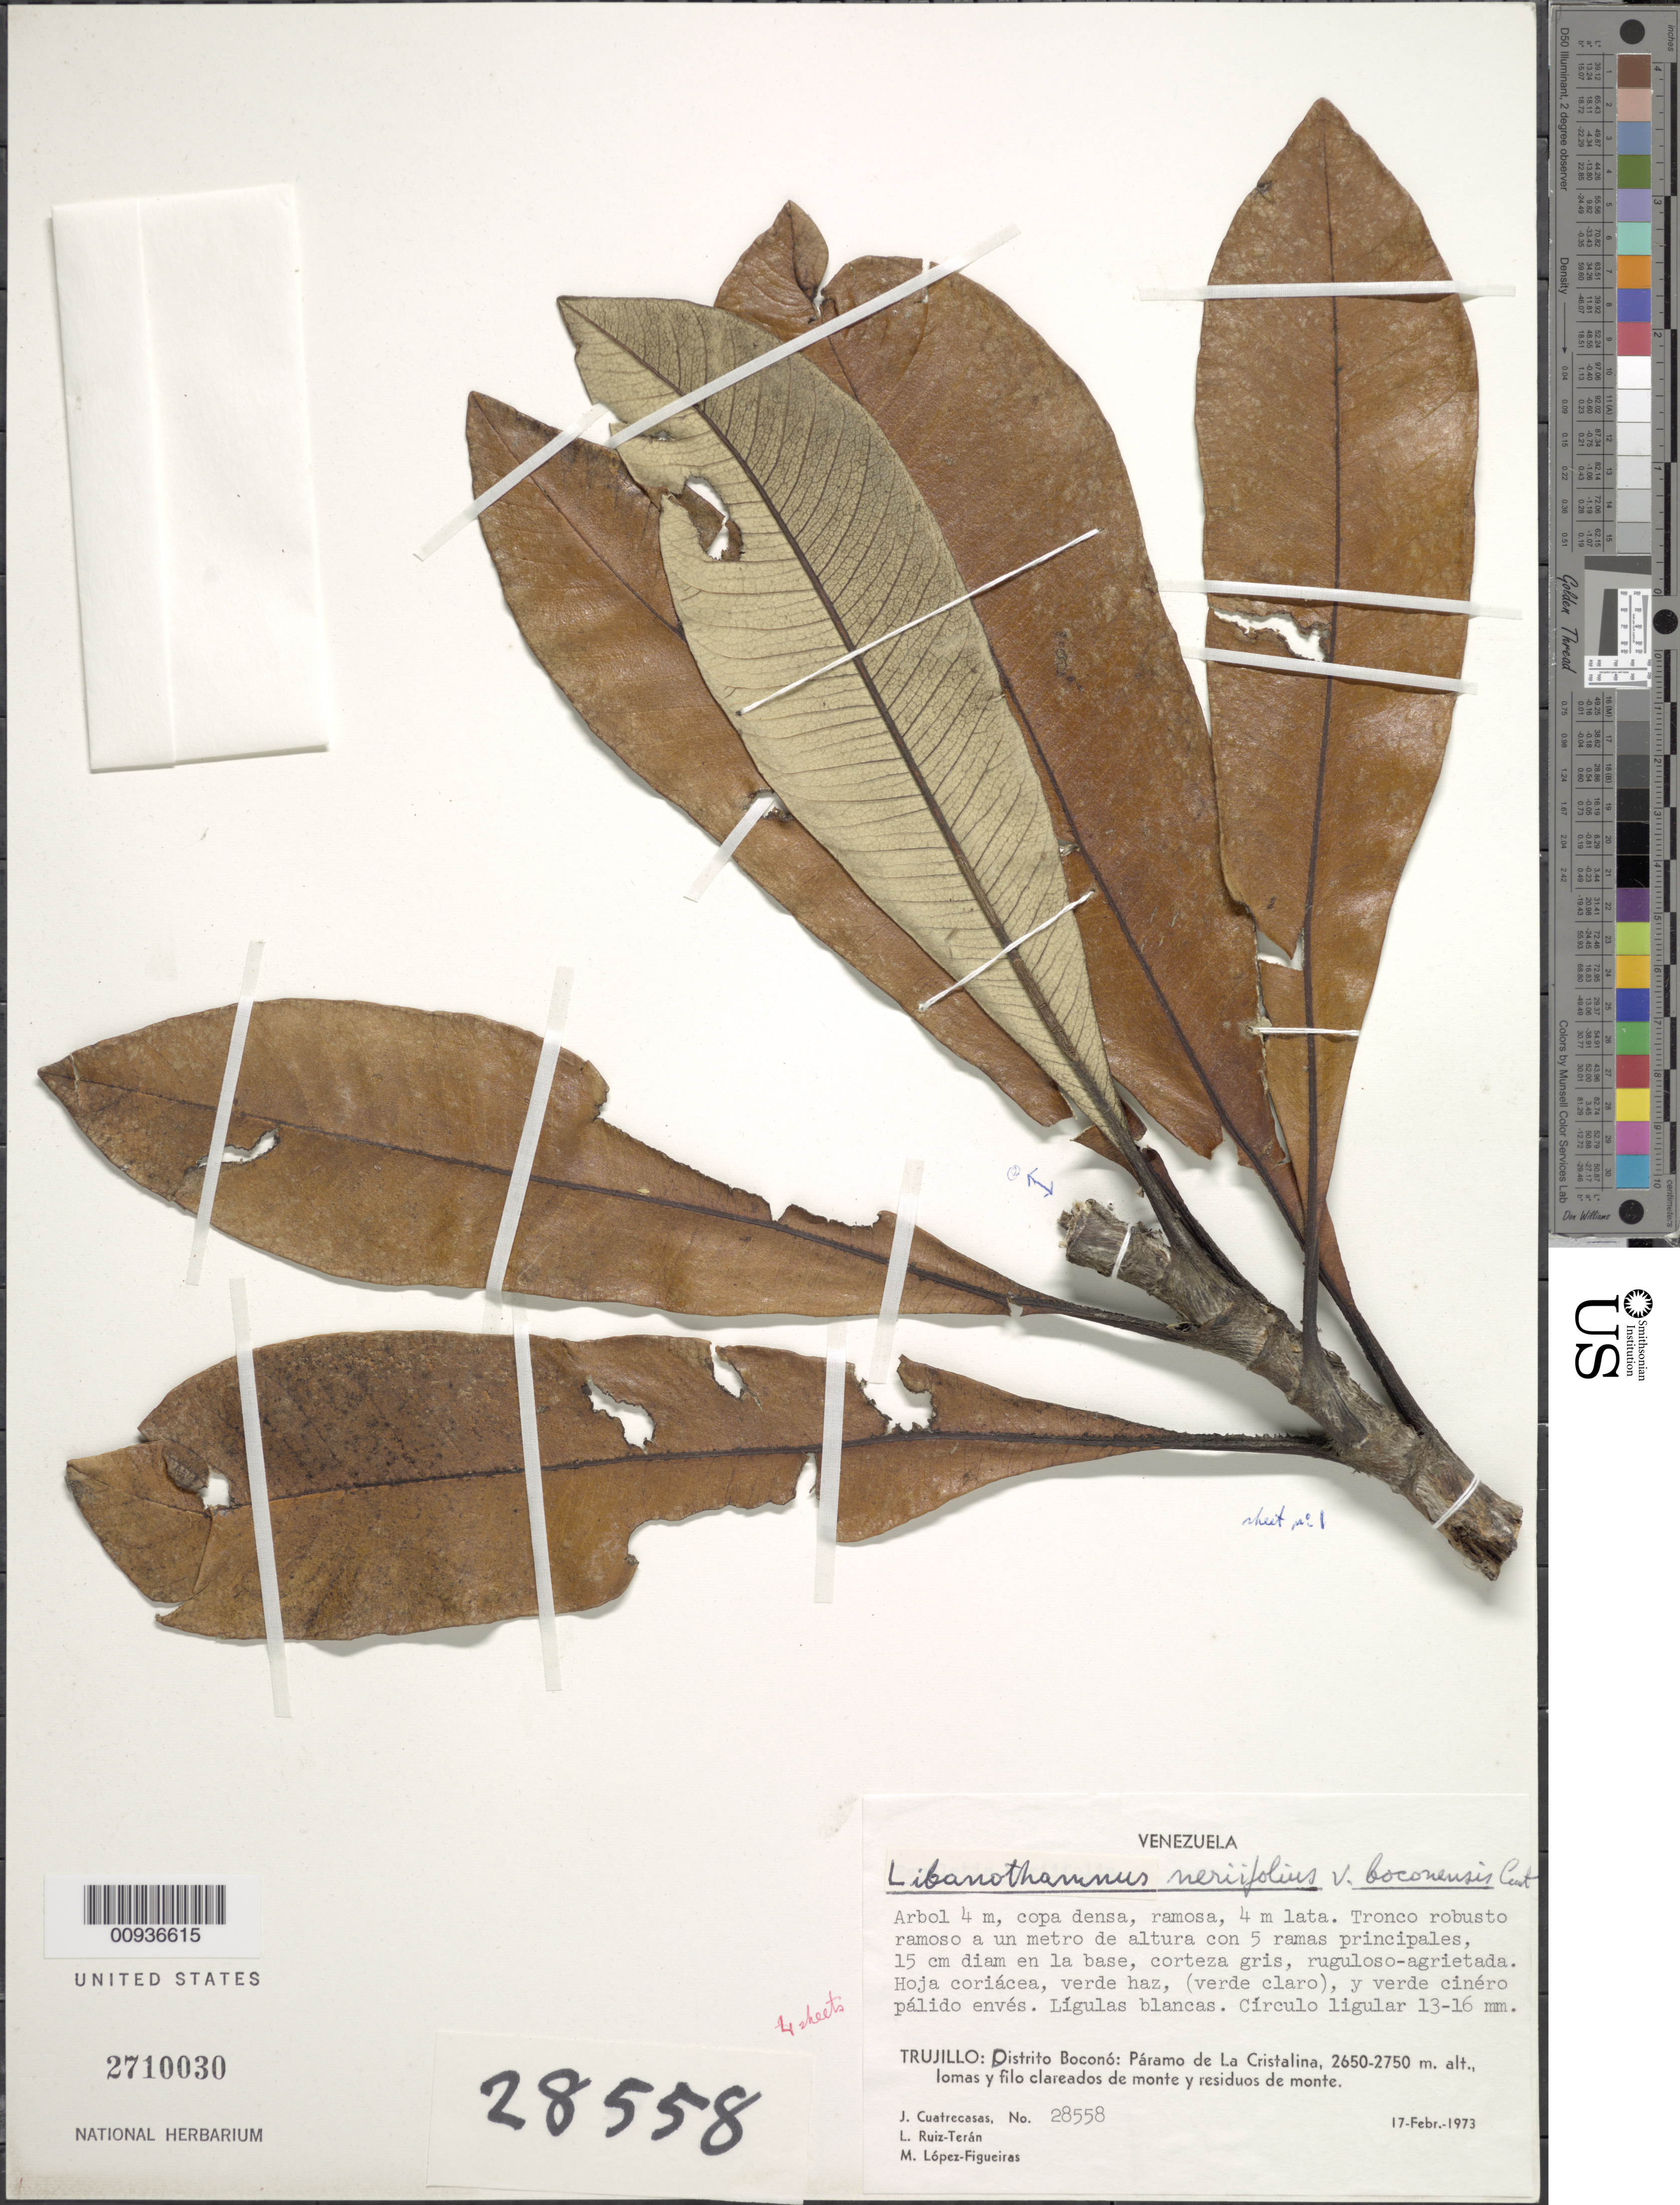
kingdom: Plantae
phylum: Tracheophyta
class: Magnoliopsida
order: Asterales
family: Asteraceae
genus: Libanothamnus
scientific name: Libanothamnus neriifolius var. boconensis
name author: Cuatrec.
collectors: J. Cuatrecasas, L. E. Ruíz-Terán & M. López Figueiras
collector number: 28558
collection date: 1973-02-17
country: Venezuela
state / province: Trujillo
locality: Distrito Bocono, Paramo de La Cristalina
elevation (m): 2650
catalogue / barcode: US 2710030